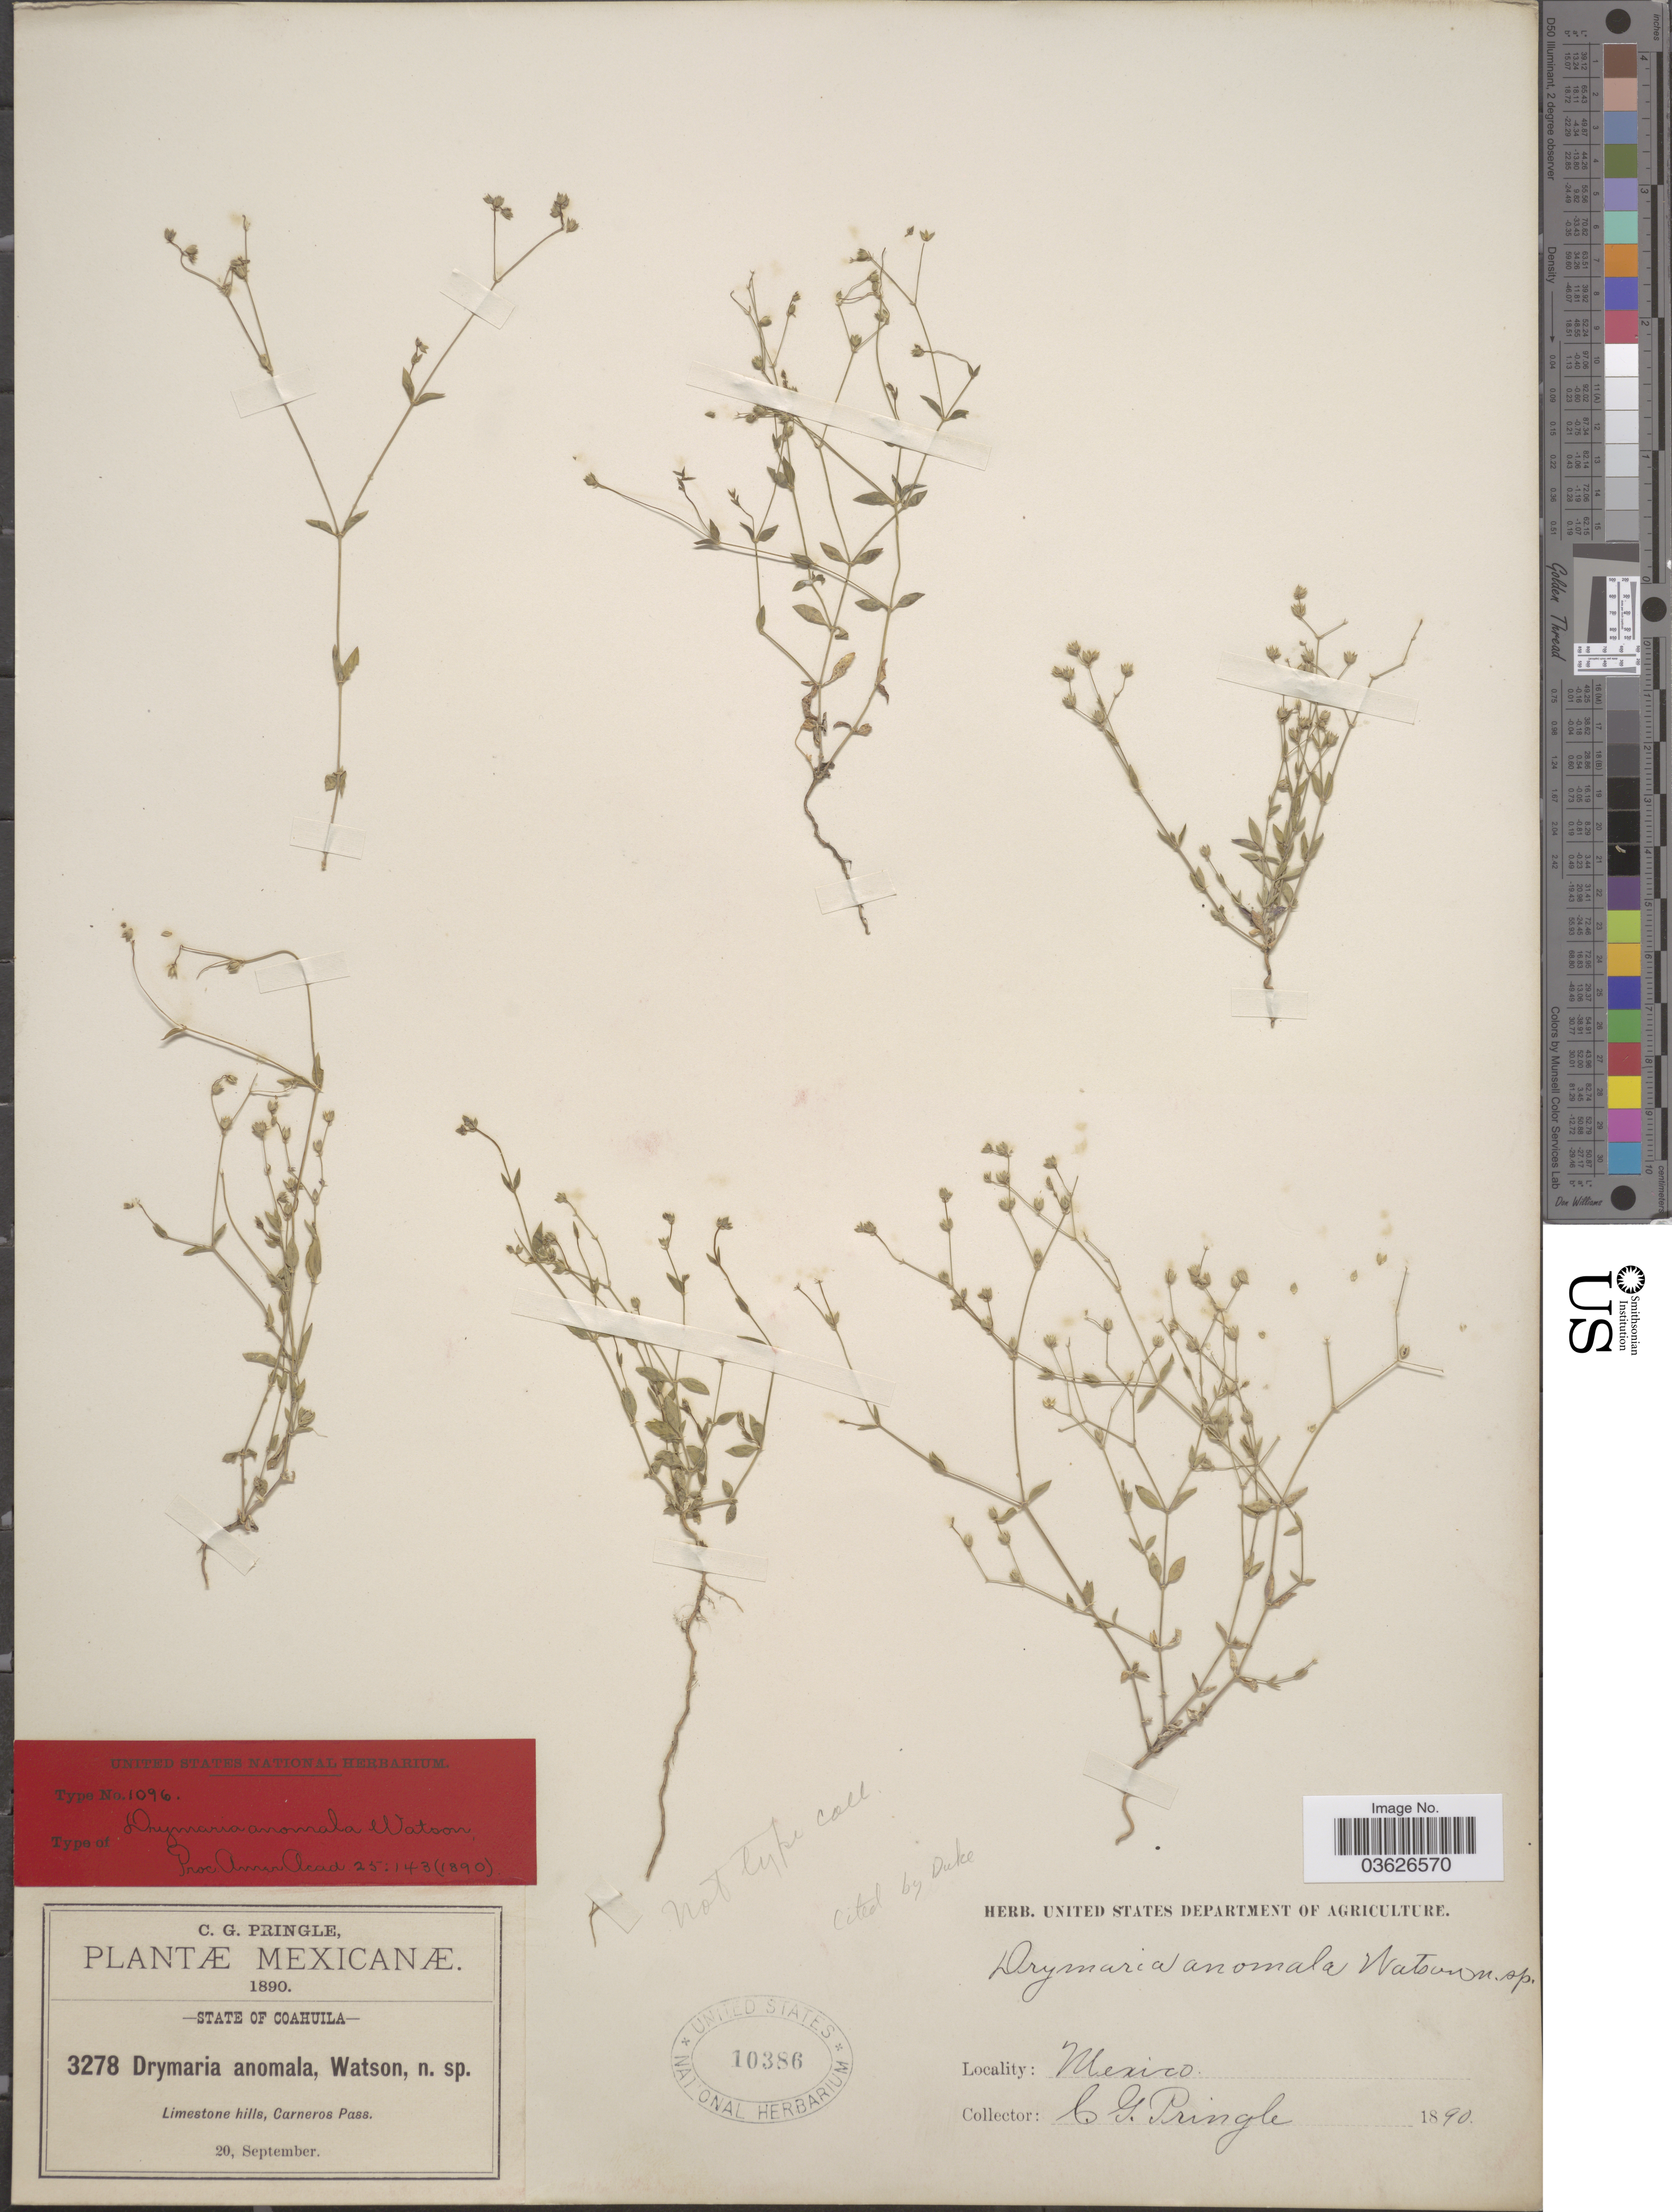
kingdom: Plantae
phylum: Tracheophyta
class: Magnoliopsida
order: Caryophyllales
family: Caryophyllaceae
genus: Drymaria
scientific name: Drymaria anomala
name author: S. Watson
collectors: C. G. Pringle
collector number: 3278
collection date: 1890-09-20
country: Mexico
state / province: Coahuila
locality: Carneros Pass.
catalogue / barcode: US 10386